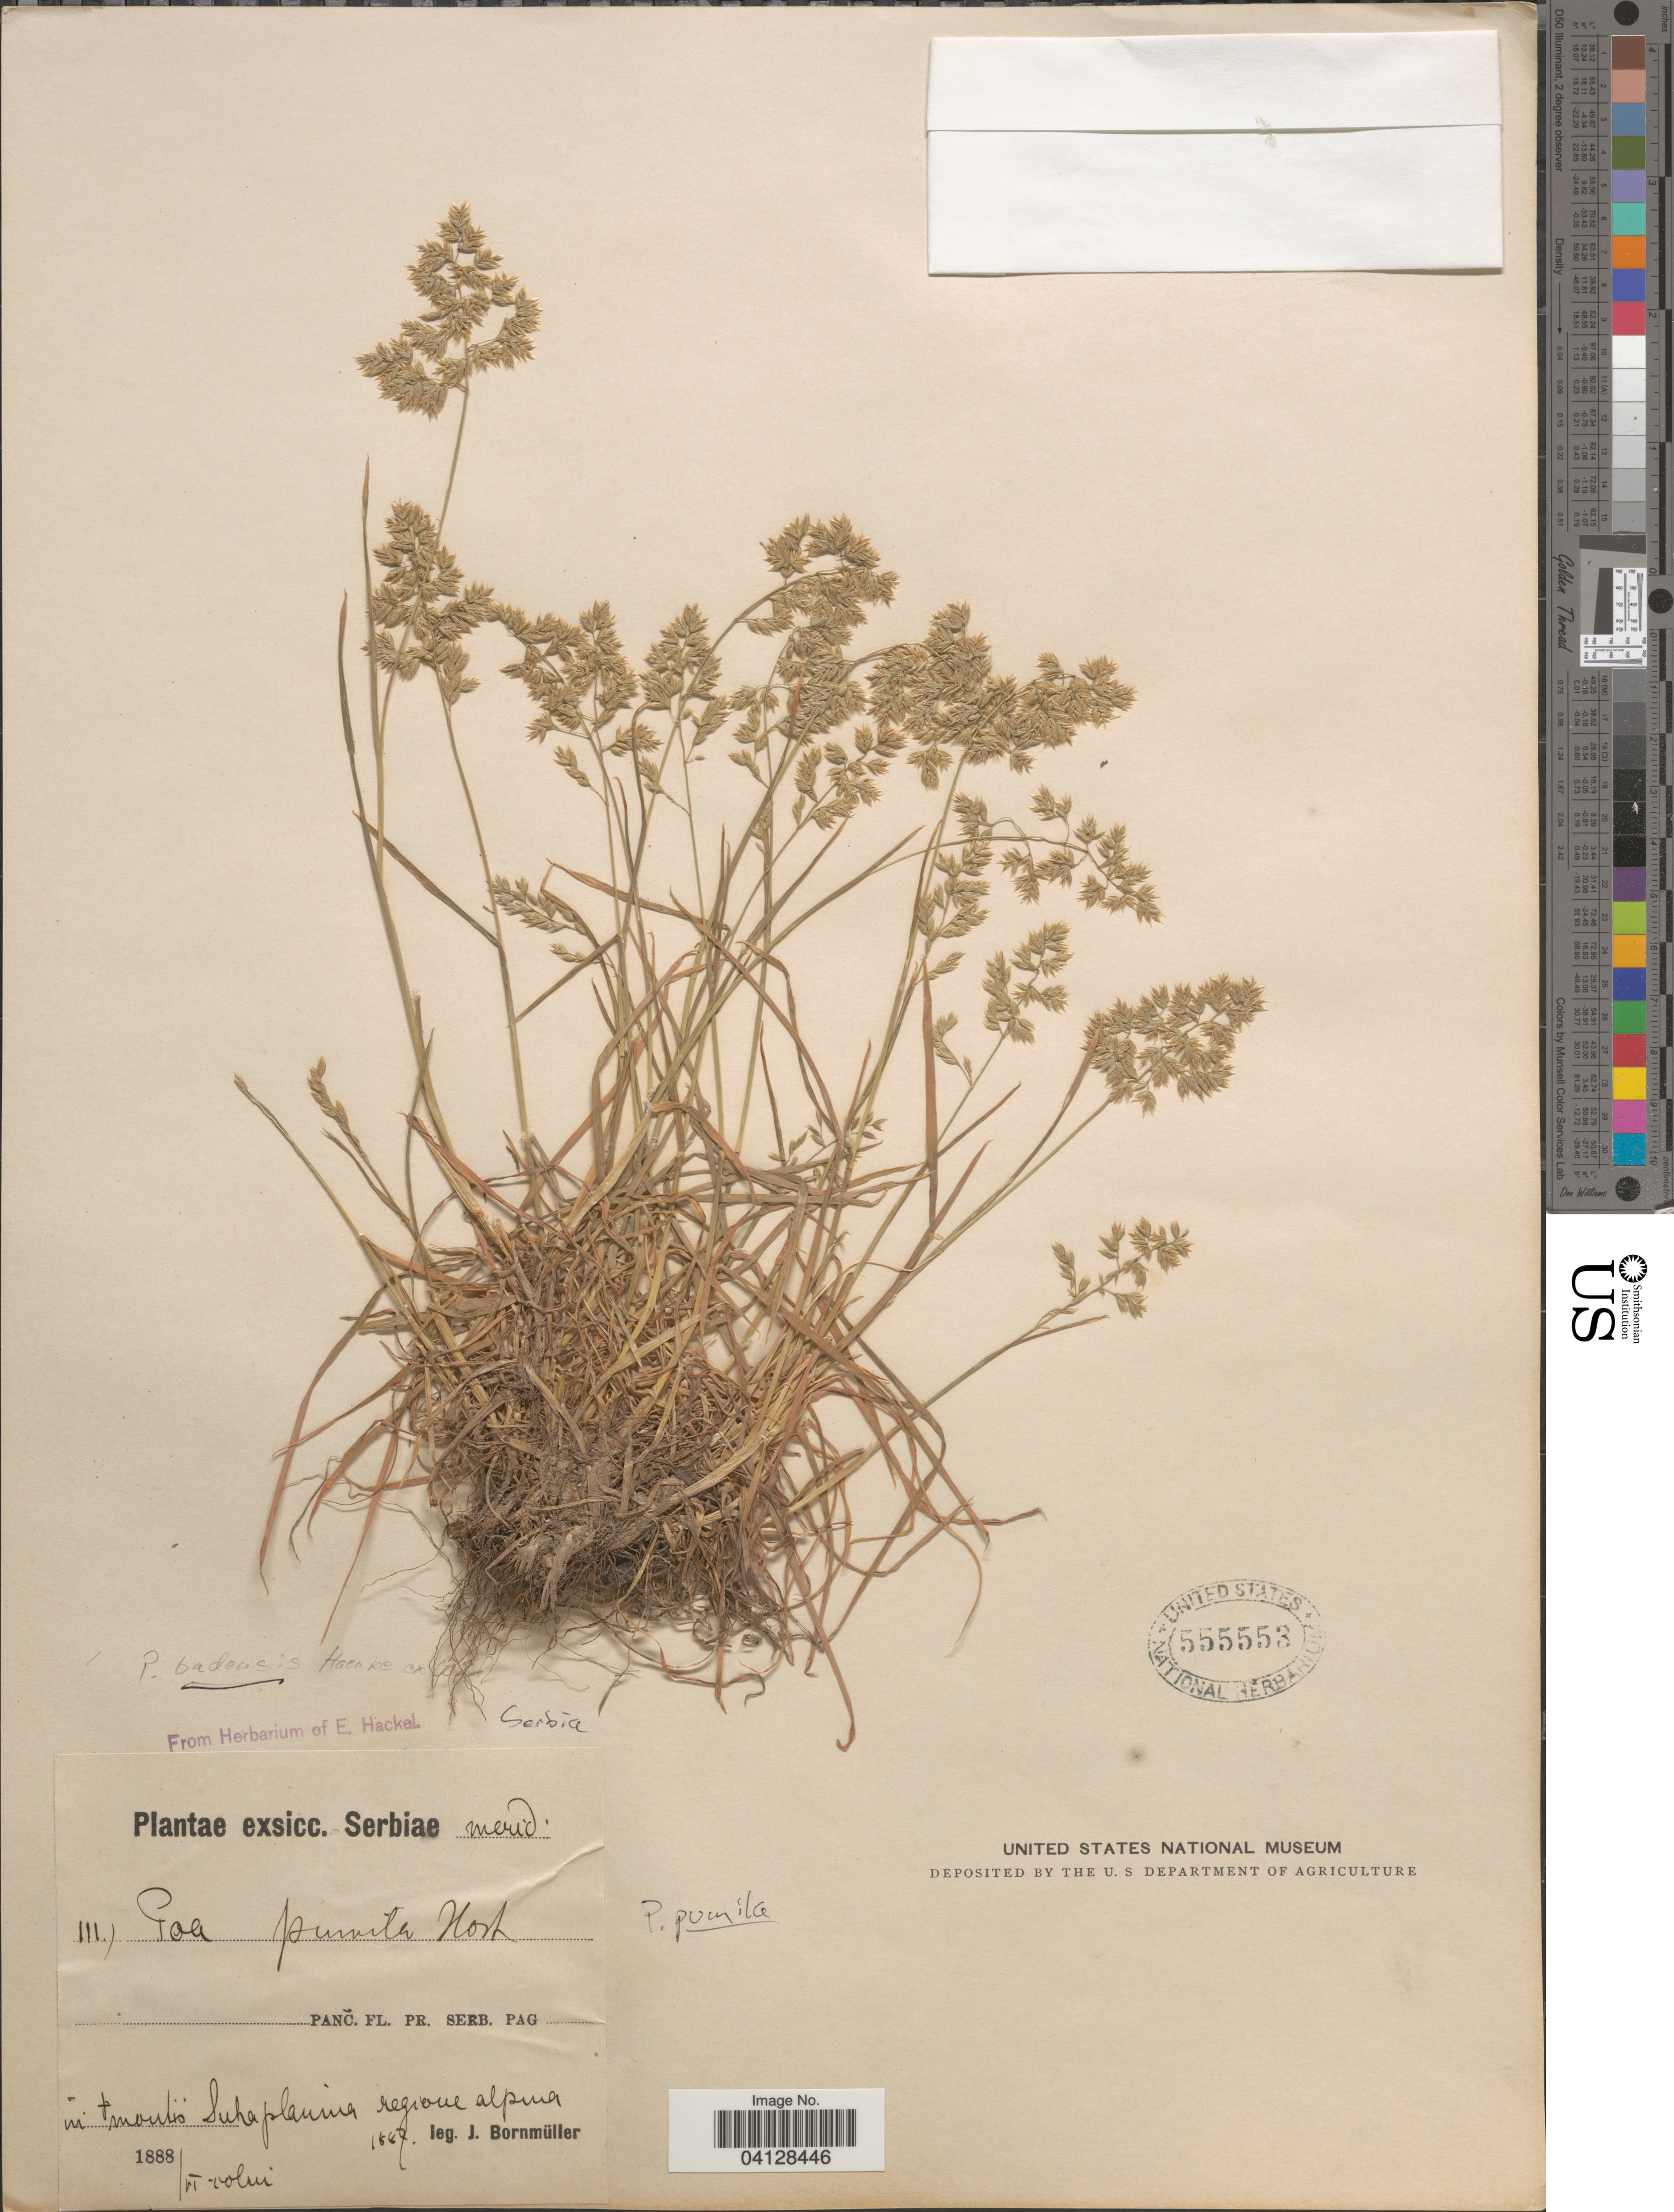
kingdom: Plantae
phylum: Tracheophyta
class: Liliopsida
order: Poales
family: Poaceae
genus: Poa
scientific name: Poa molinerii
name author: Balb.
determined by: Soreng, Robert J., Research Associate (BOT), Smithsonian Institution - National Museum of Natural History (UNITED STATES)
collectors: J. Bornmüller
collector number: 111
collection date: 1888-06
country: Serbia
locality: Serbiae merid. Panc. Fl. Pr. Serb. Pag.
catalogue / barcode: US 555553